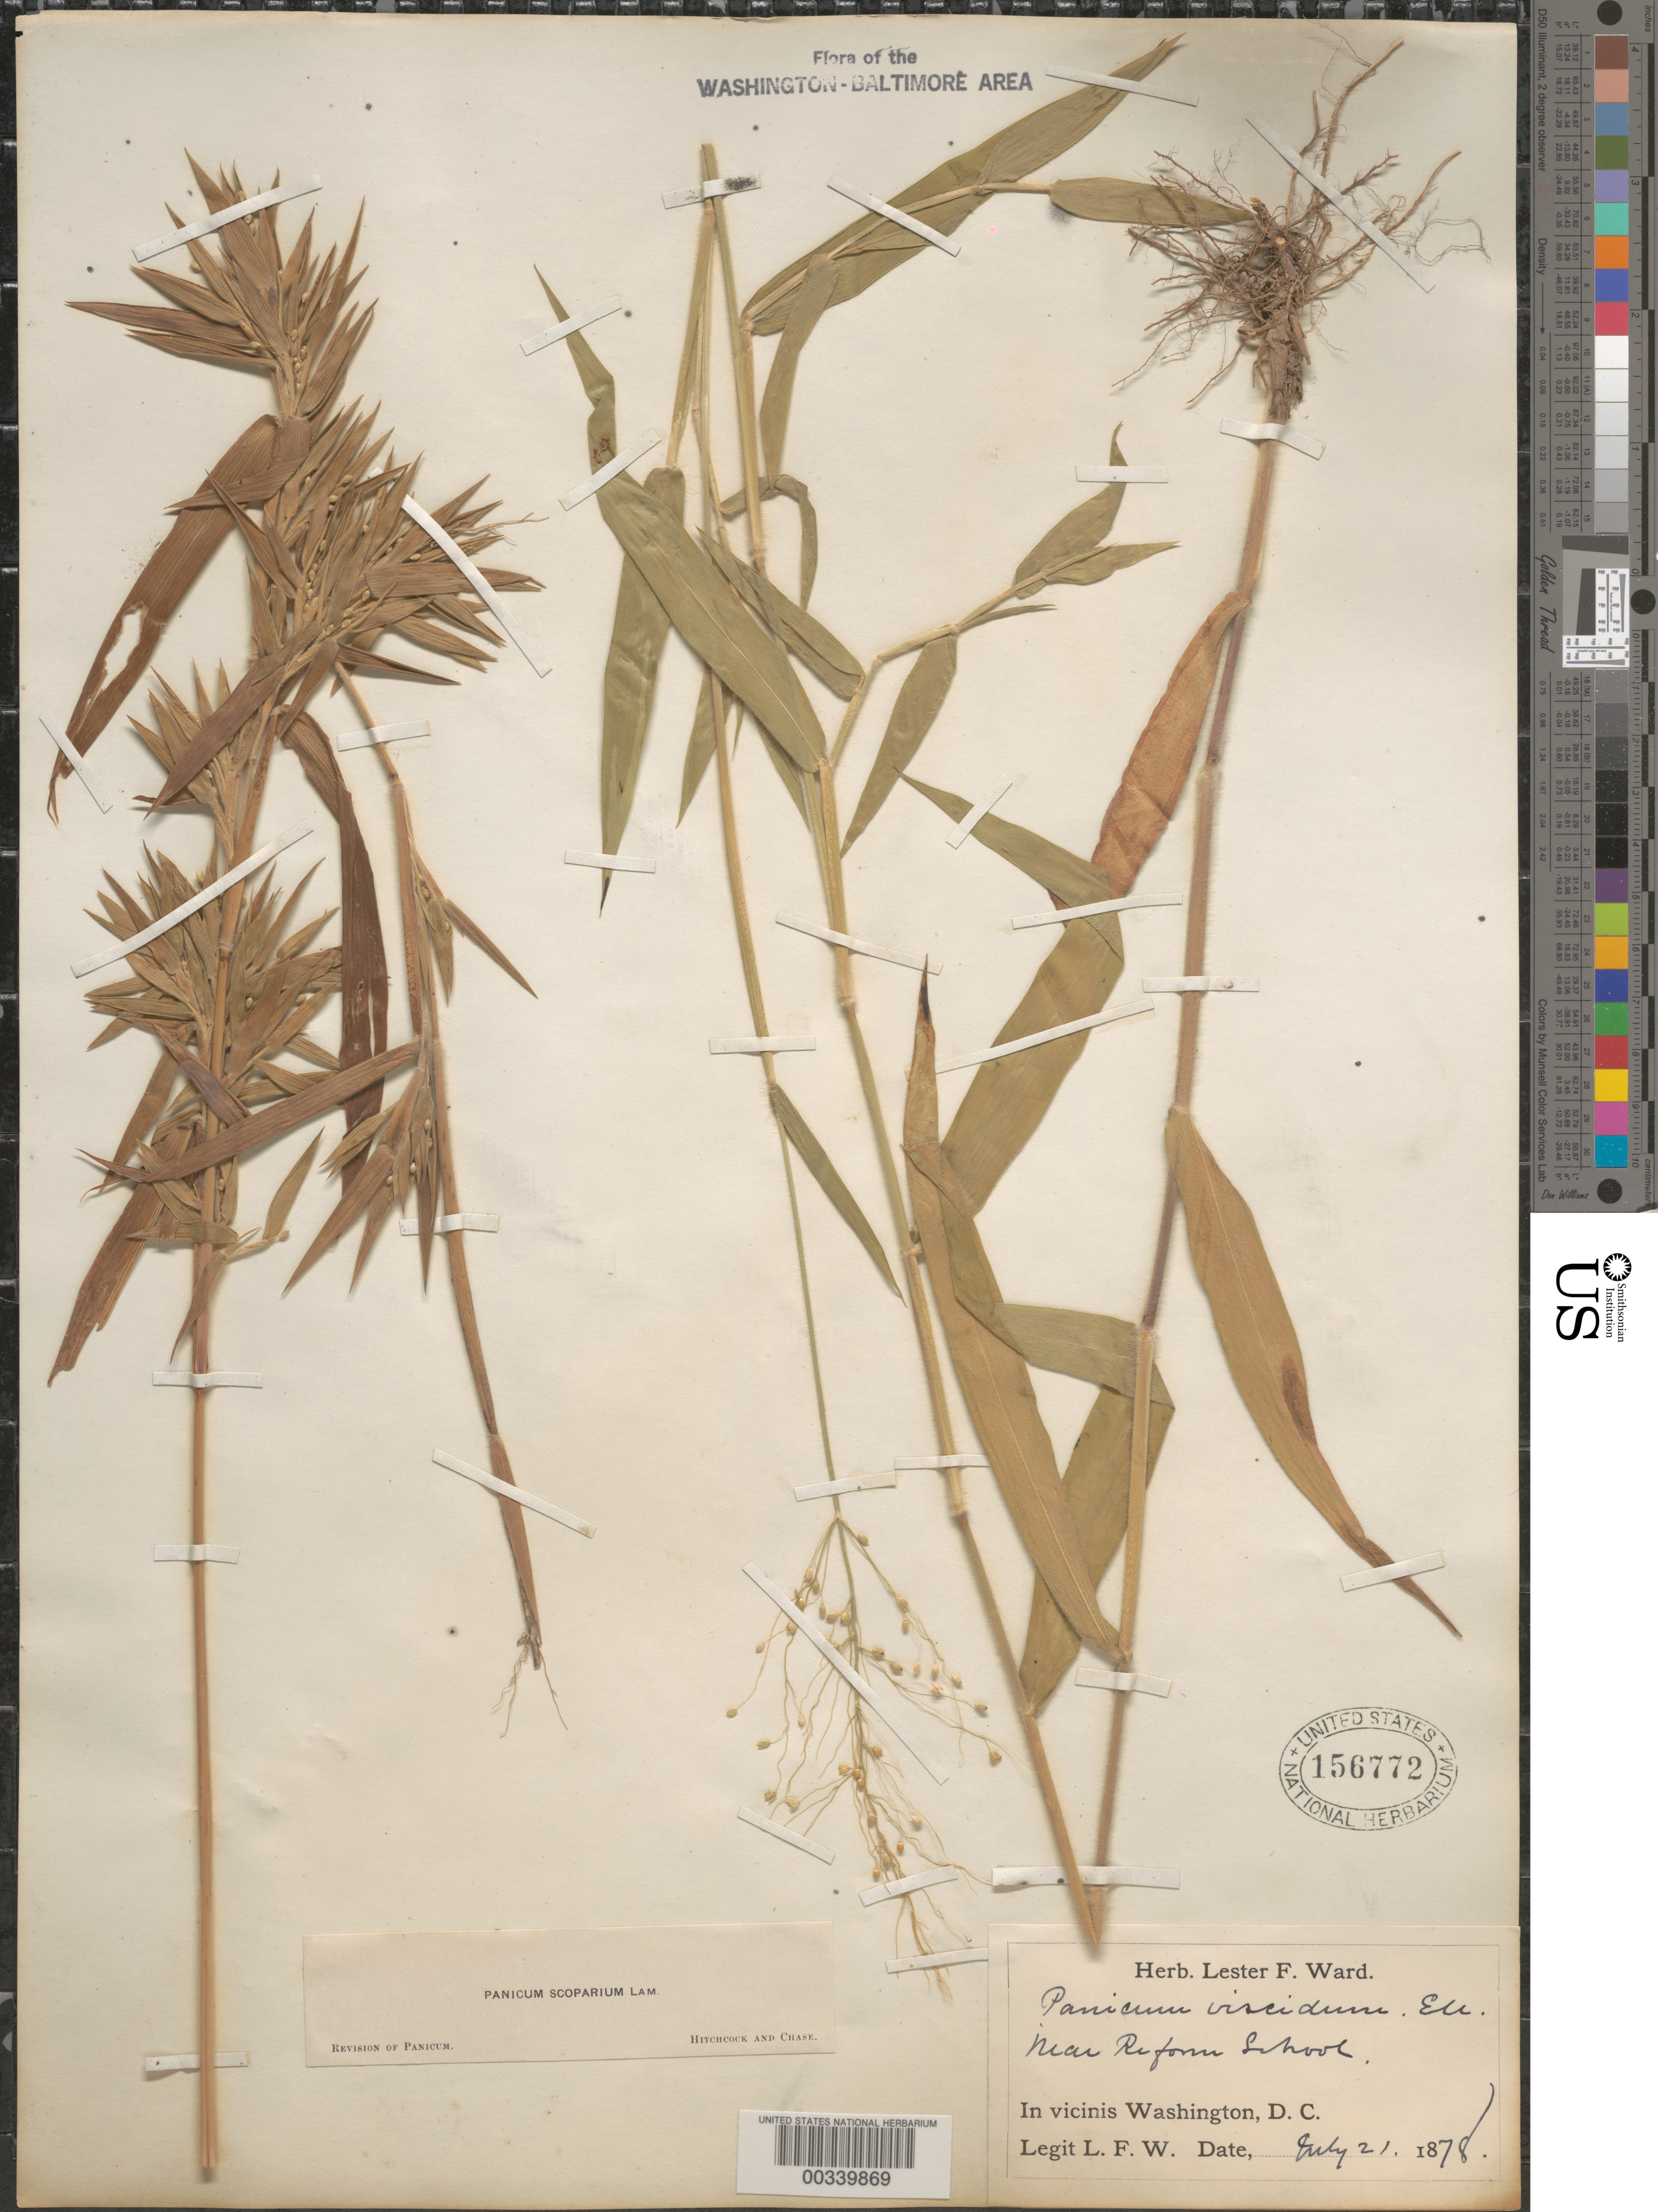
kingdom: Plantae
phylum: Tracheophyta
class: Liliopsida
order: Poales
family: Poaceae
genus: Dichanthelium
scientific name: Dichanthelium scoparium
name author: (Lam.) Gould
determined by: Hitchcock, A. S.; Chase, [M.] A.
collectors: L. F. Ward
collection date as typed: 21 Jul 1878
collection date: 1878-07-21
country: United States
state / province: District of Columbia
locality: Washington, DC and vicinity, near Reform School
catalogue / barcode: US 156772